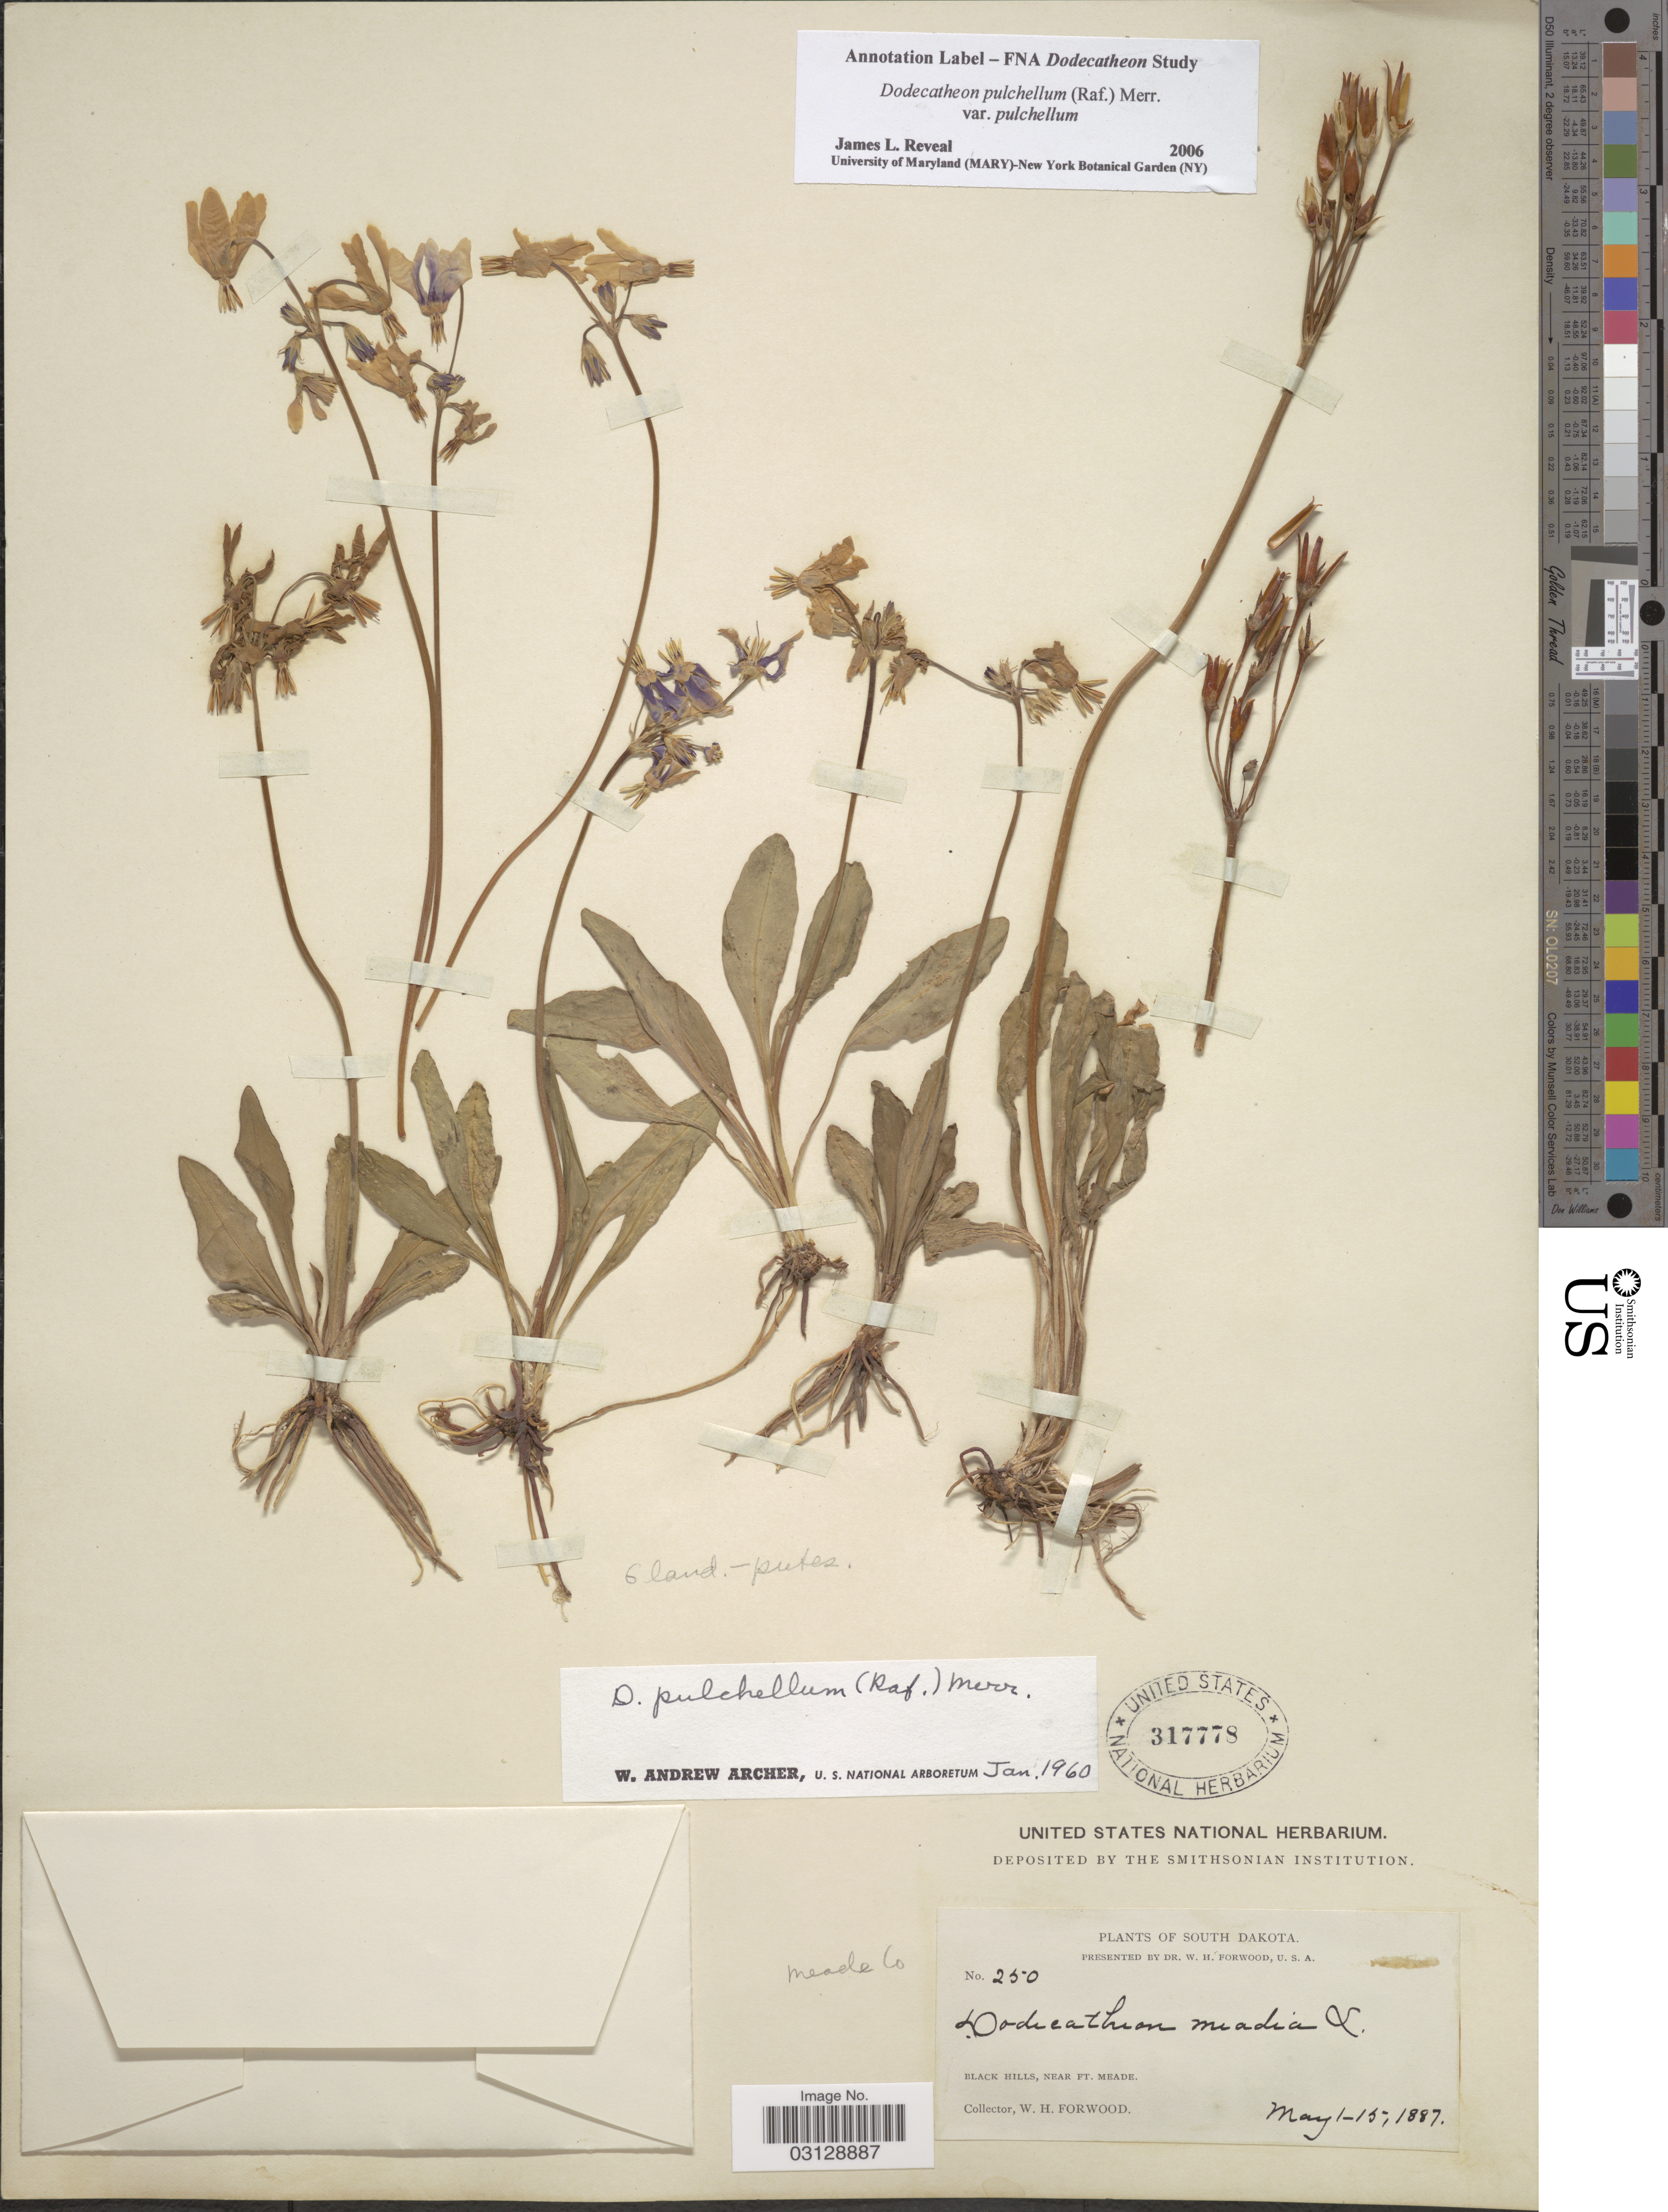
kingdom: Plantae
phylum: Tracheophyta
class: Magnoliopsida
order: Ericales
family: Primulaceae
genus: Dodecatheon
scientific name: Dodecatheon pulchellum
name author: (Raf.) Merr.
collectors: W. Forwood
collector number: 250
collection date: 1887-05-01/1887-05-15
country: United States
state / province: South Dakota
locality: Black Hills, near Ft. Meade. Meade Co.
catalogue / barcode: US 317778